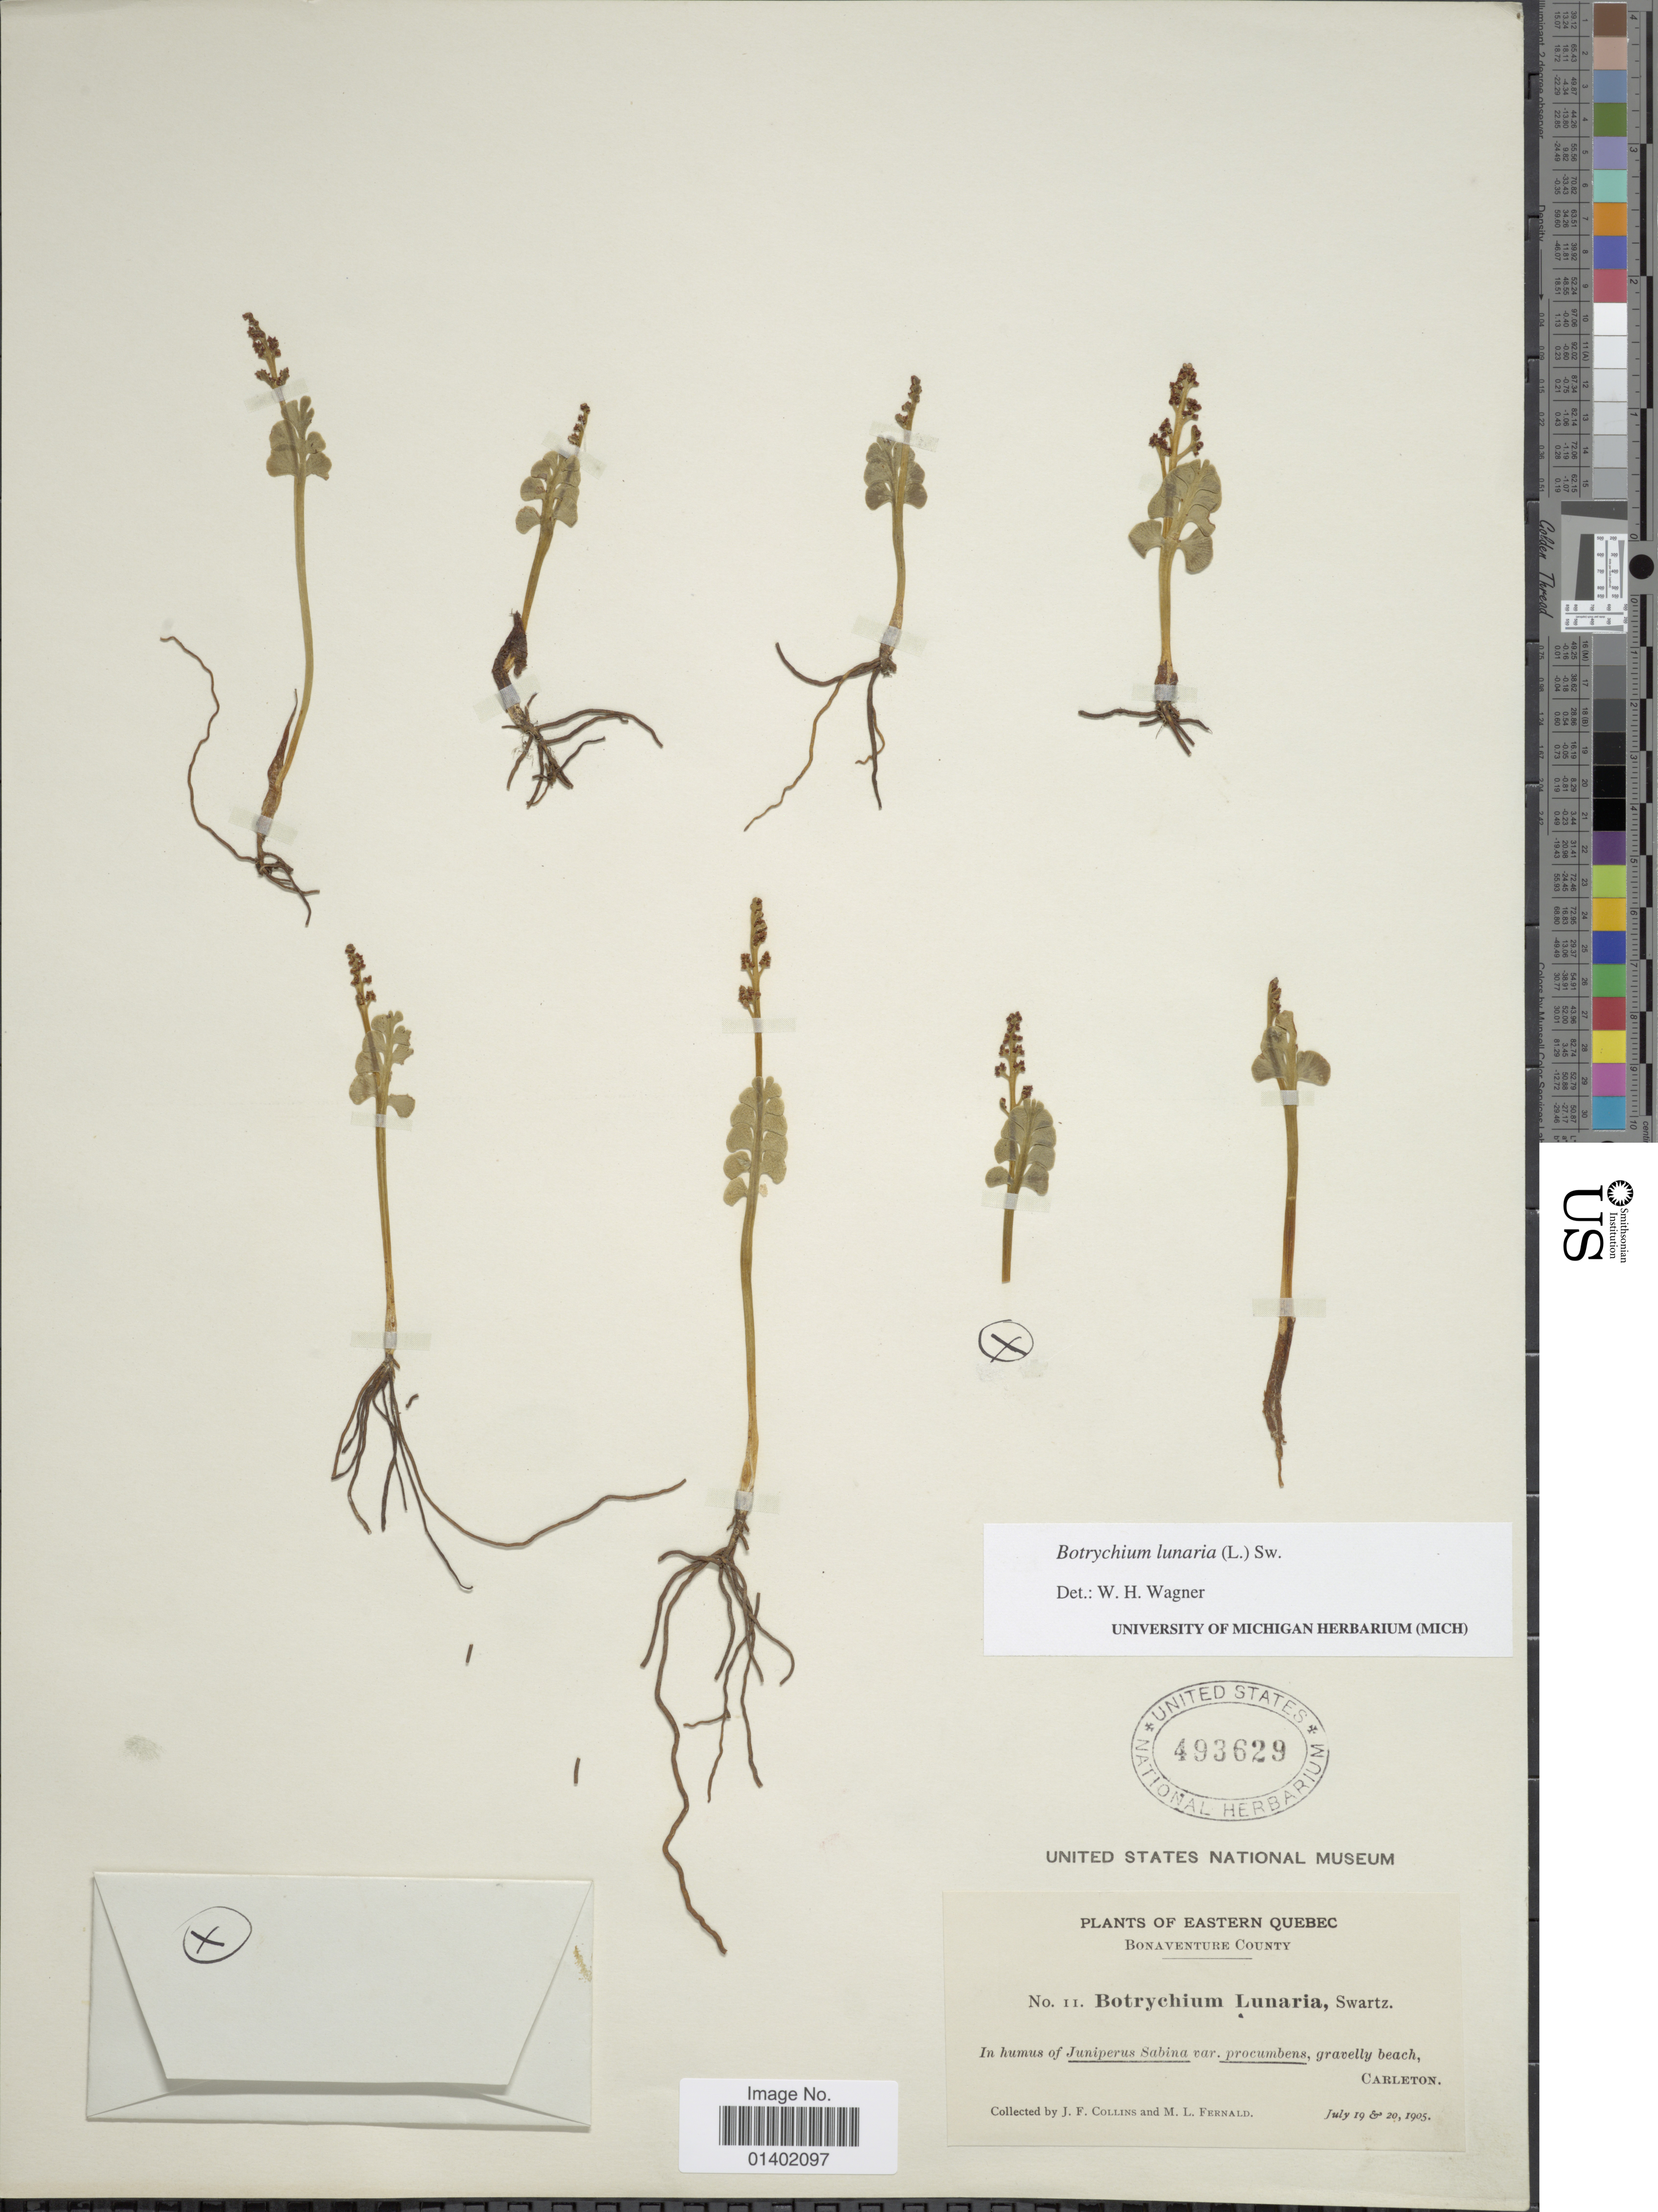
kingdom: Plantae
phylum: Tracheophyta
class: Polypodiopsida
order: Ophioglossales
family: Ophioglossaceae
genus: Botrychium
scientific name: Botrychium lunaria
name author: (L.) Sw.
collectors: J. Collins & M. L. Fernald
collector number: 11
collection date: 1905-07-19/1905-07-20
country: Canada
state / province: Quebec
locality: Eastern Quebec, Bonaventure Coutny, gravelly beach, Carleton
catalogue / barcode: US 493629